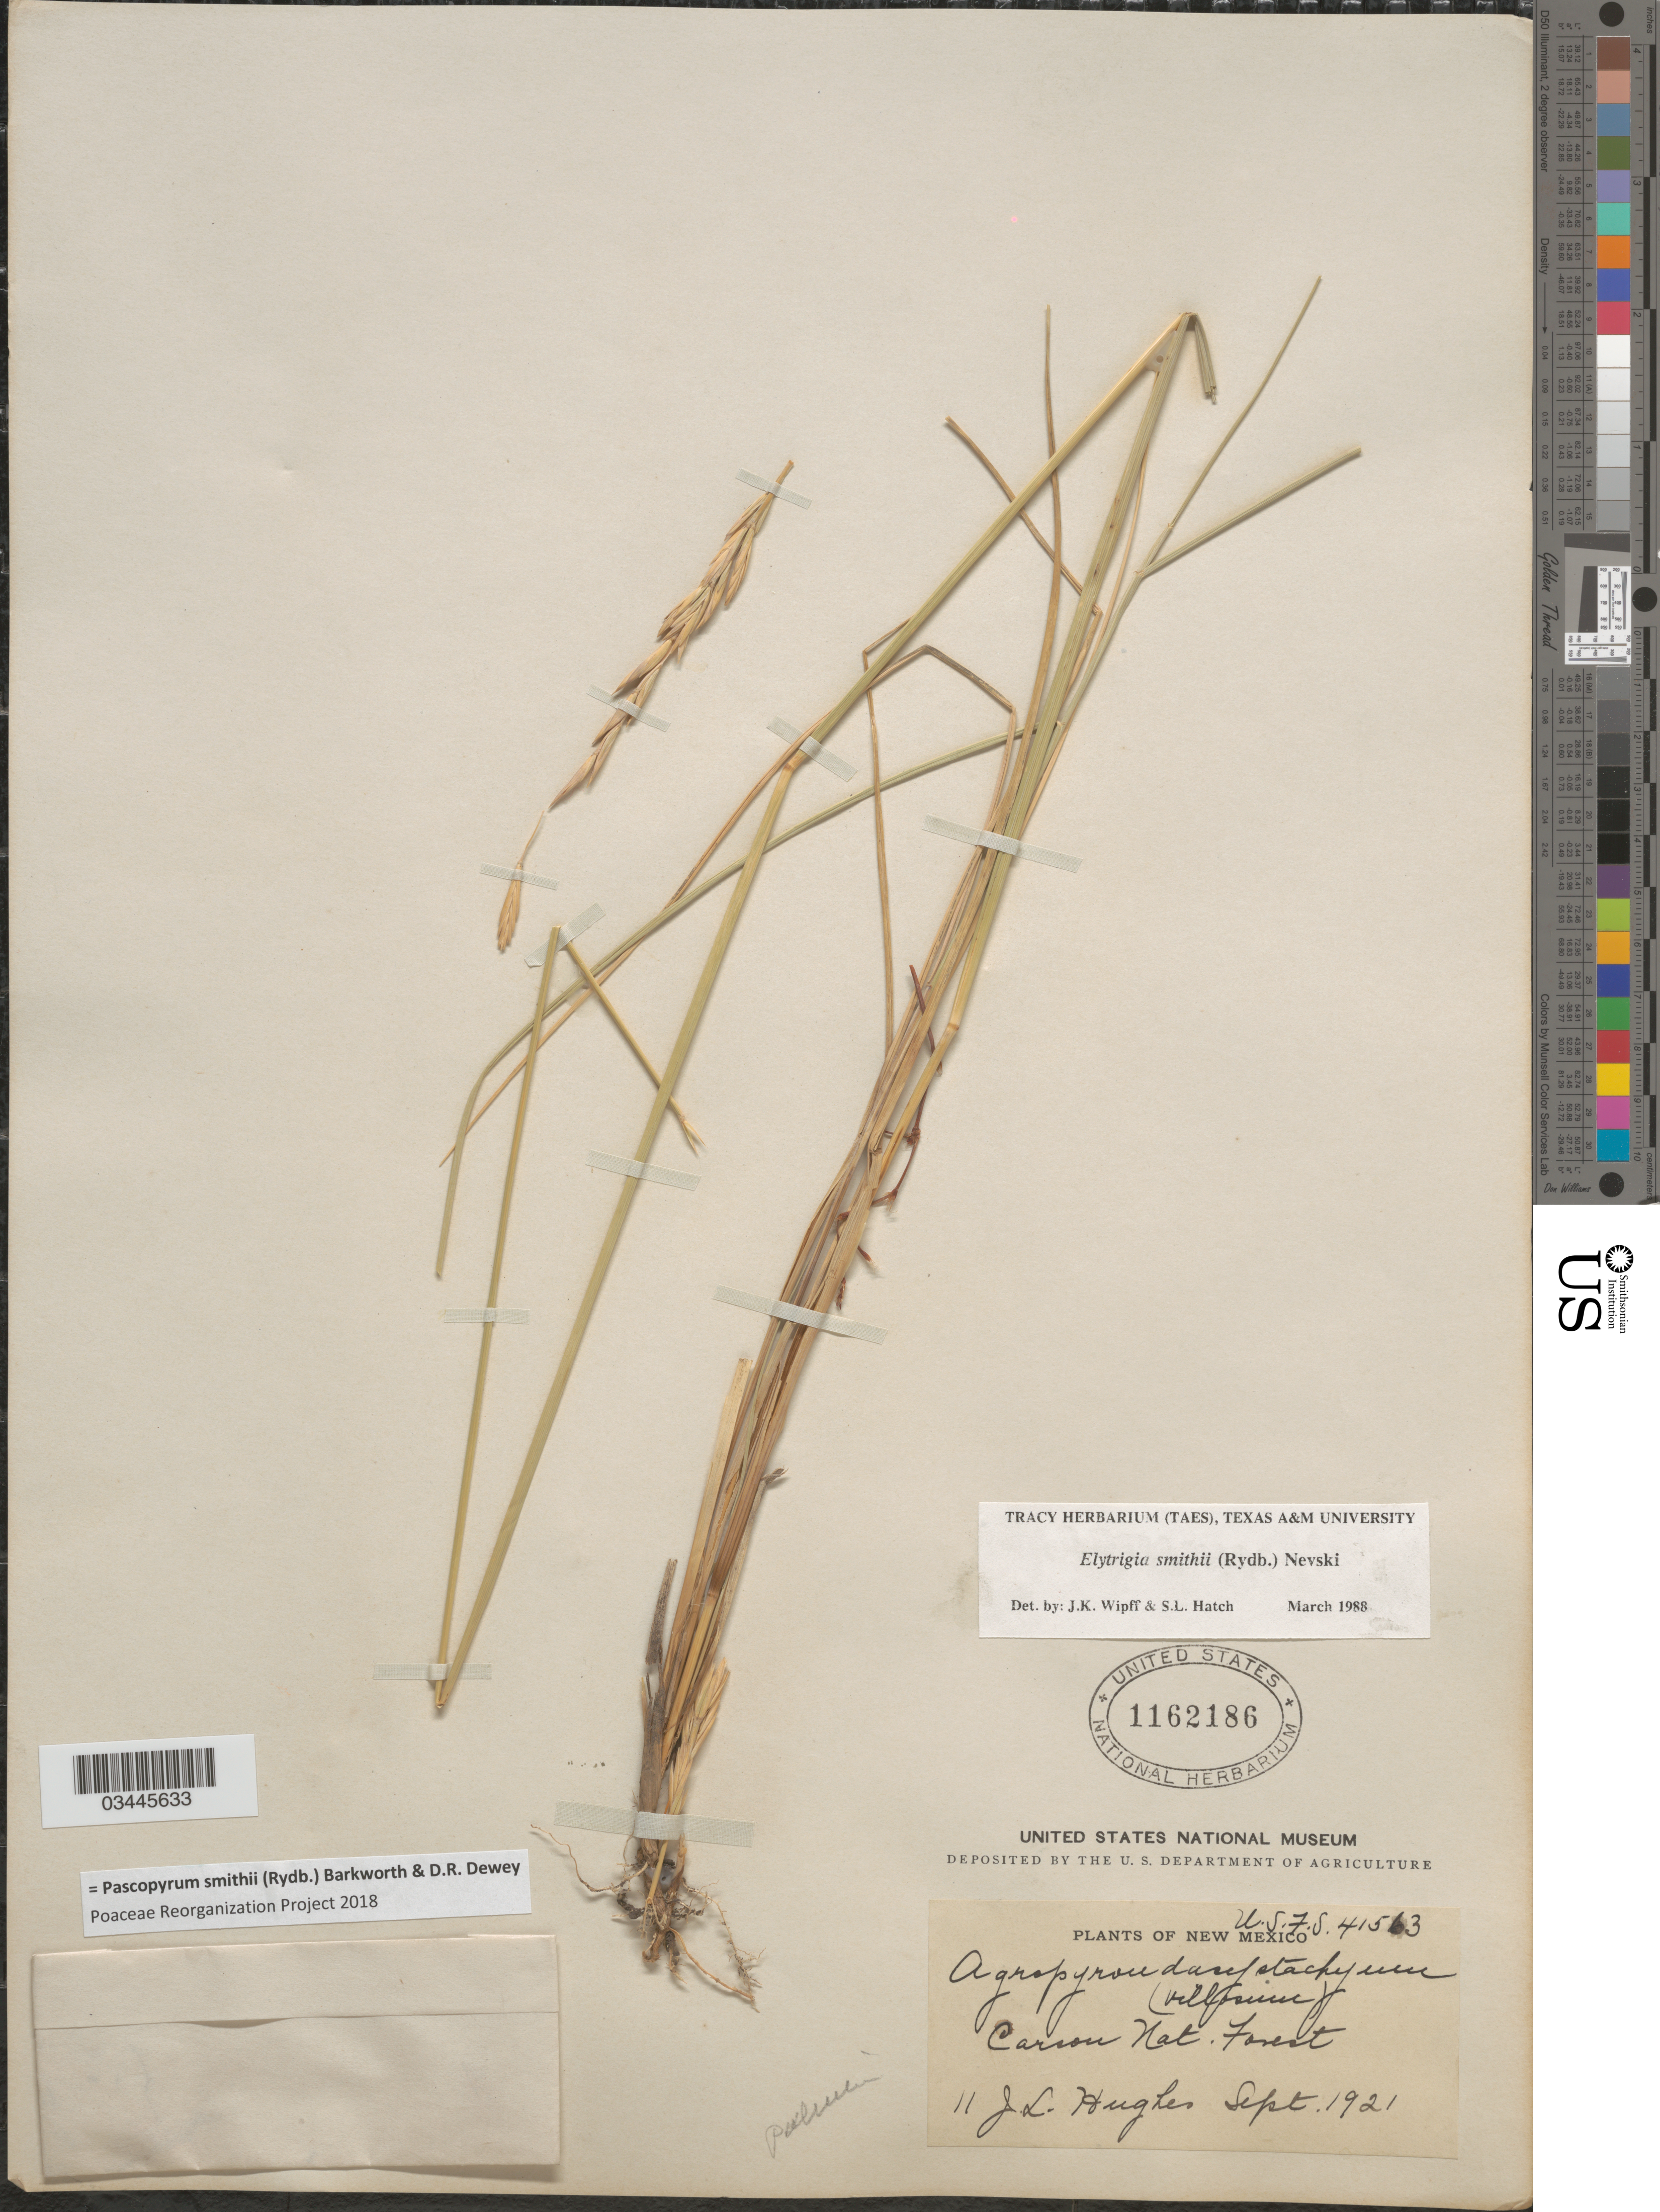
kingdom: Plantae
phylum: Tracheophyta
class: Liliopsida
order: Poales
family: Poaceae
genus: Pascopyrum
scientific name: Pascopyrum smithii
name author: (Rydb.) Barkworth & Dewey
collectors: J. Hughes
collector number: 11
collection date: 1921-09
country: United States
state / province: New Mexico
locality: Carson Nat. Forest.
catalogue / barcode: US 1162186